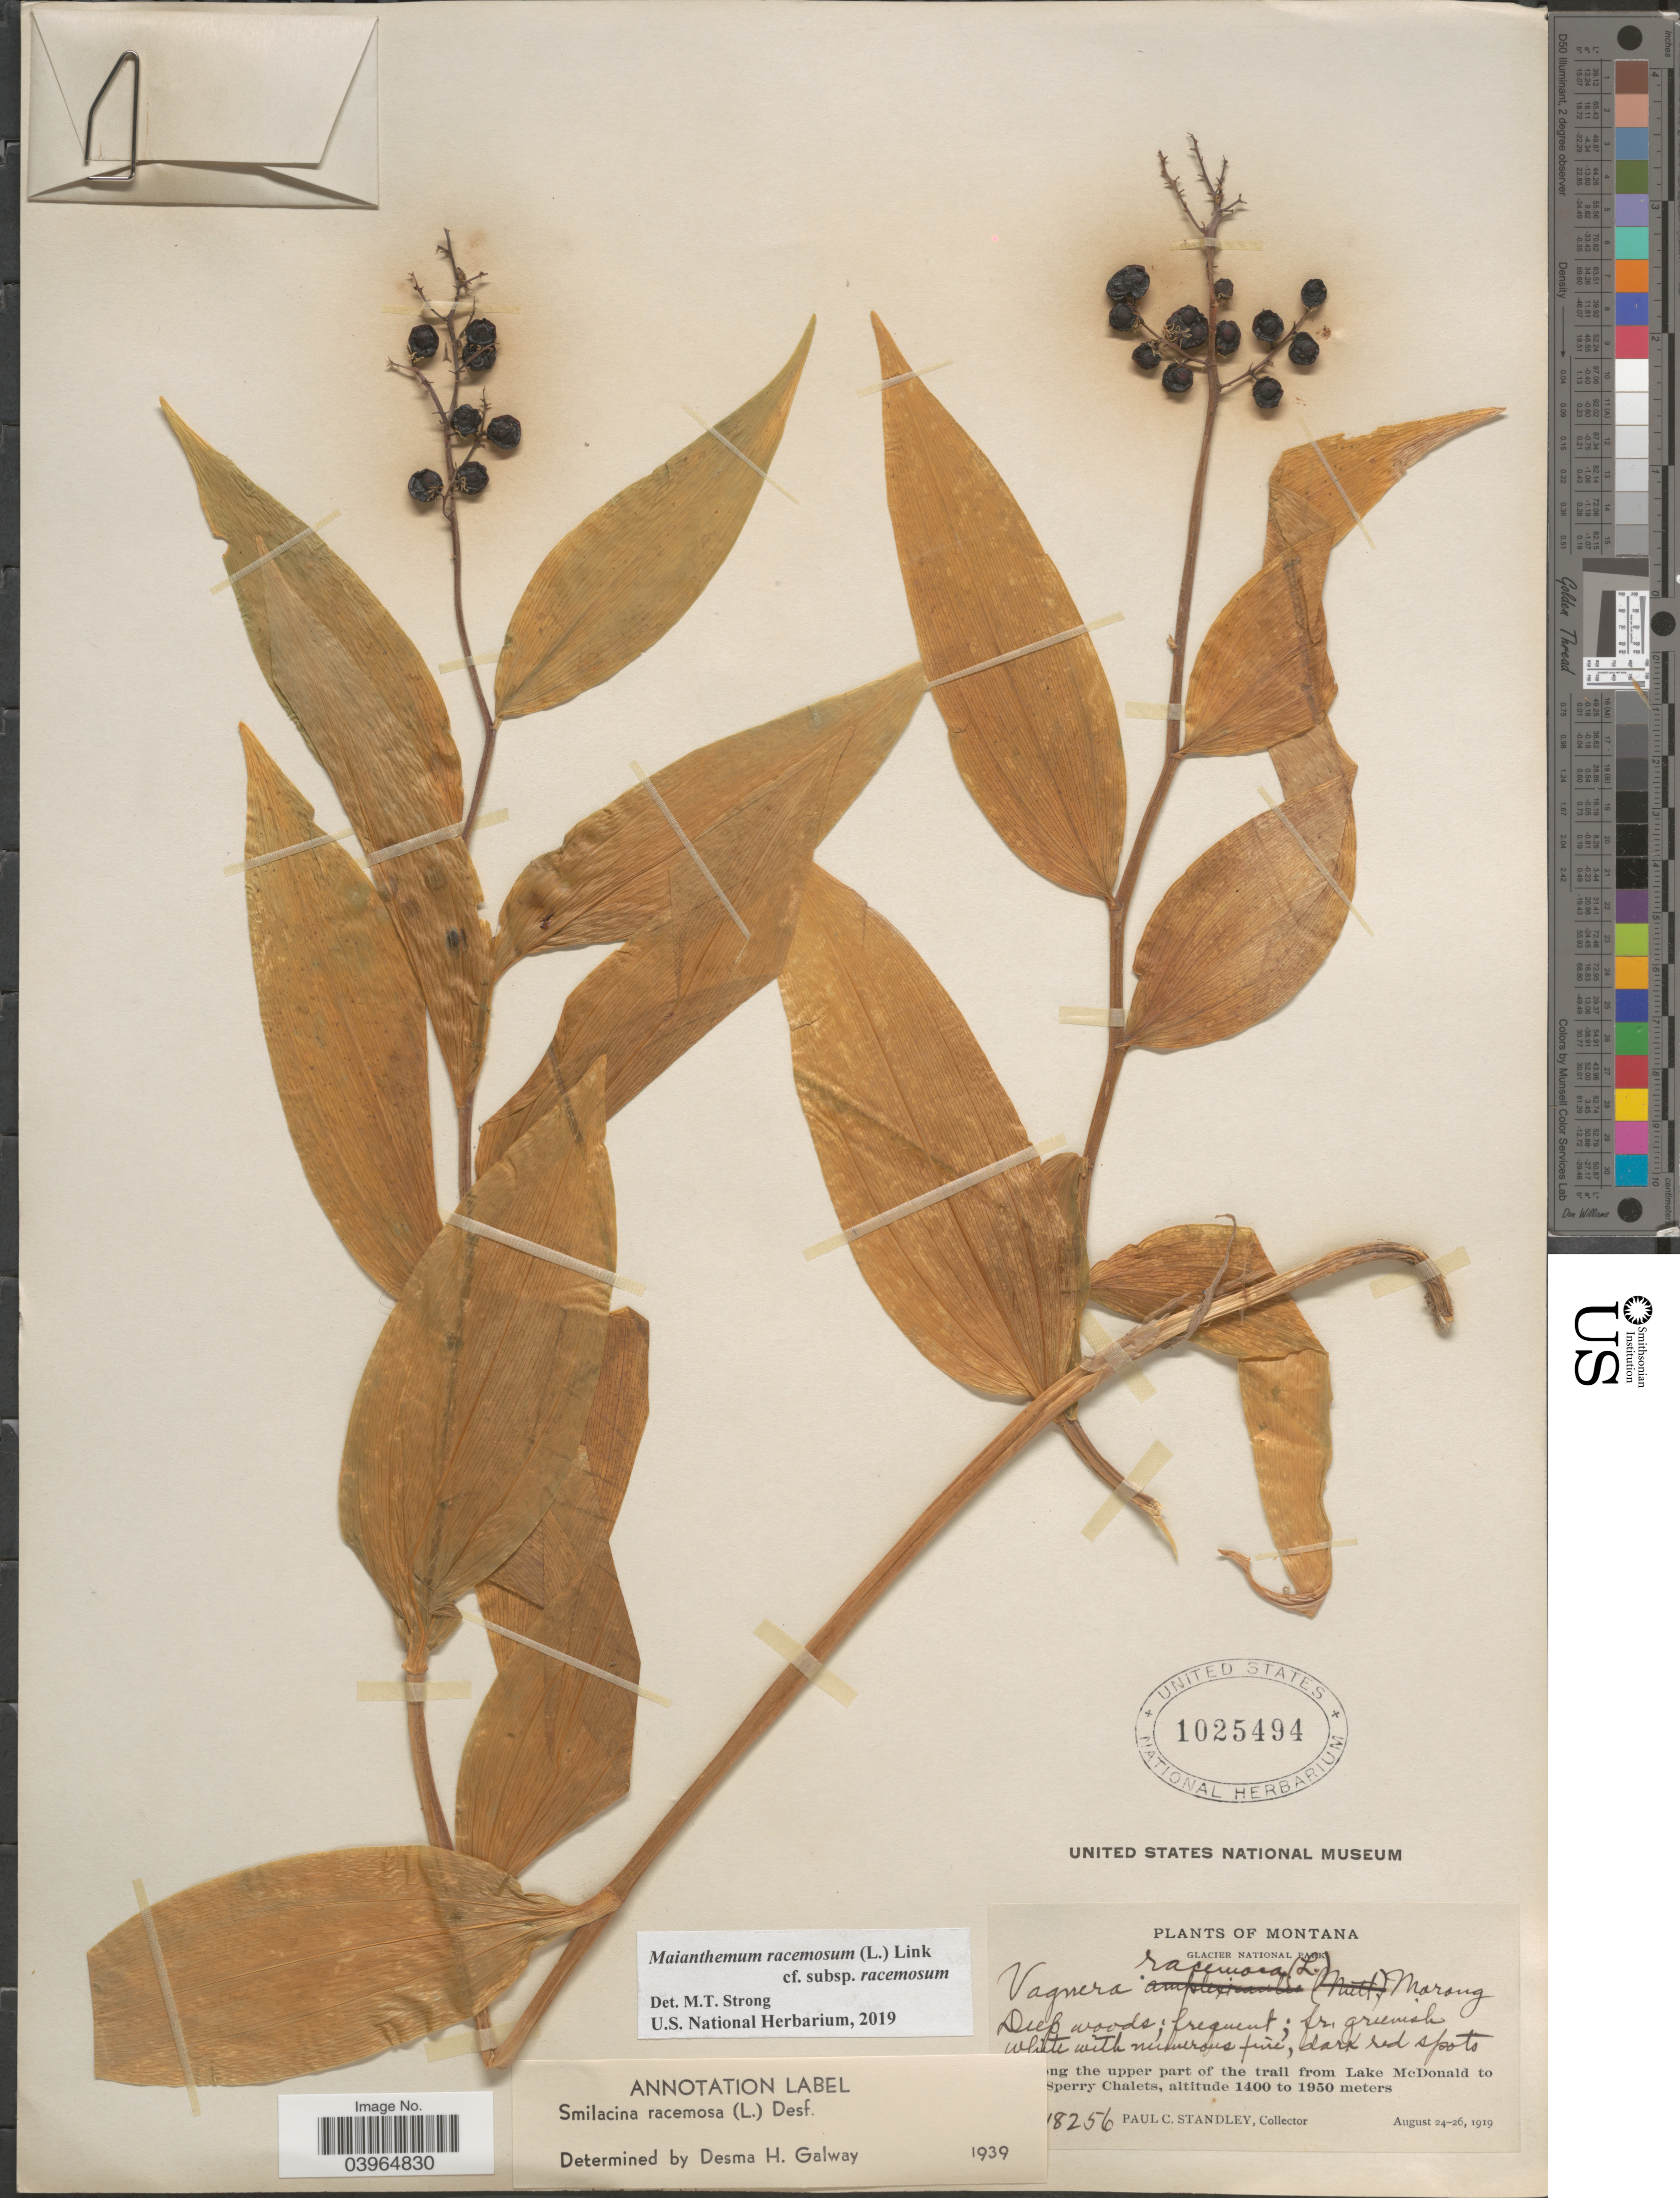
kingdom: Plantae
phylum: Tracheophyta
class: Liliopsida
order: Asparagales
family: Asparagaceae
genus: Maianthemum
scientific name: Maianthemum racemosum subsp. racemosum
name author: (L.) Link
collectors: P. C. Standley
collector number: !8256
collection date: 1919-08-24/1919-08-26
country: United States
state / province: Montana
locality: Glacier National Park. [illegible text]ng the upper part of the trail from Lake McDonald to [illegible text] Sperry Chalets.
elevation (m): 1400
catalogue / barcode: US 1025494